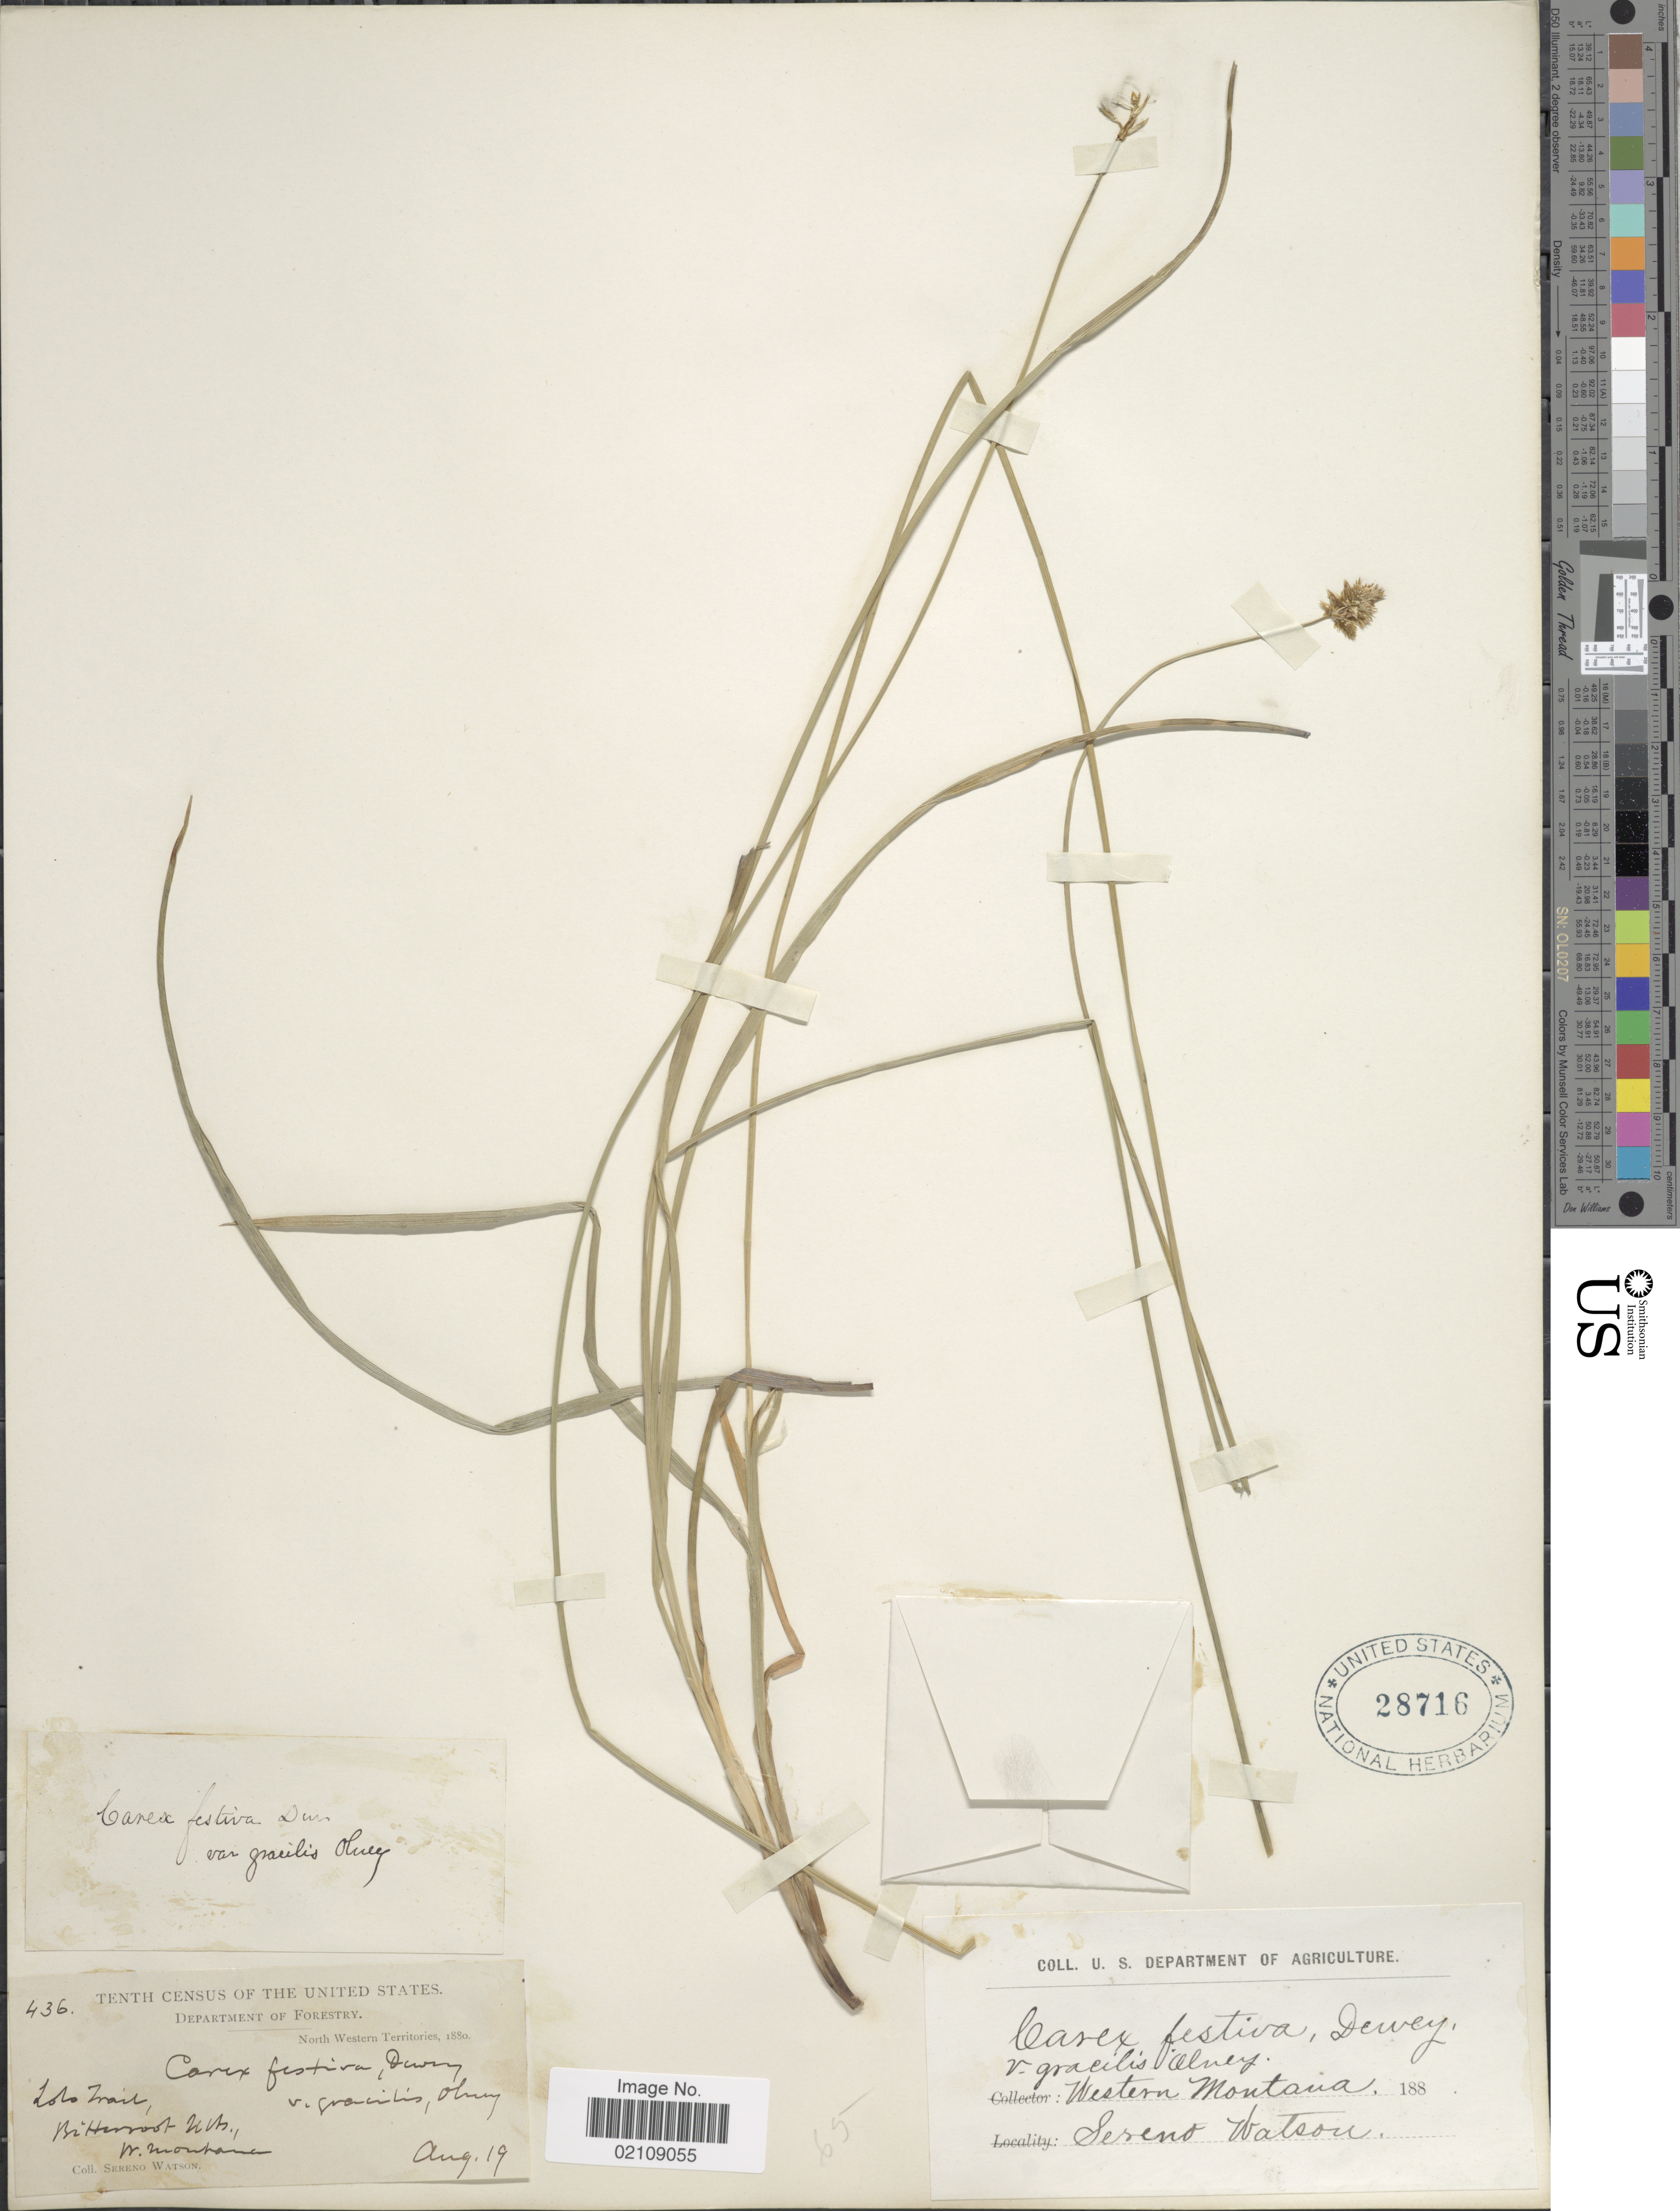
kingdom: Plantae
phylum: Tracheophyta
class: Liliopsida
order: Poales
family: Cyperaceae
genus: Carex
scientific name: Carex subfusca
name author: W. Boott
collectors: S. Watson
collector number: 436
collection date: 1880-08-19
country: United States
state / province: Montana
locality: North Western Territories. Lolo Trail, Bitterroot Mts., Western Montana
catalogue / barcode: US 28716